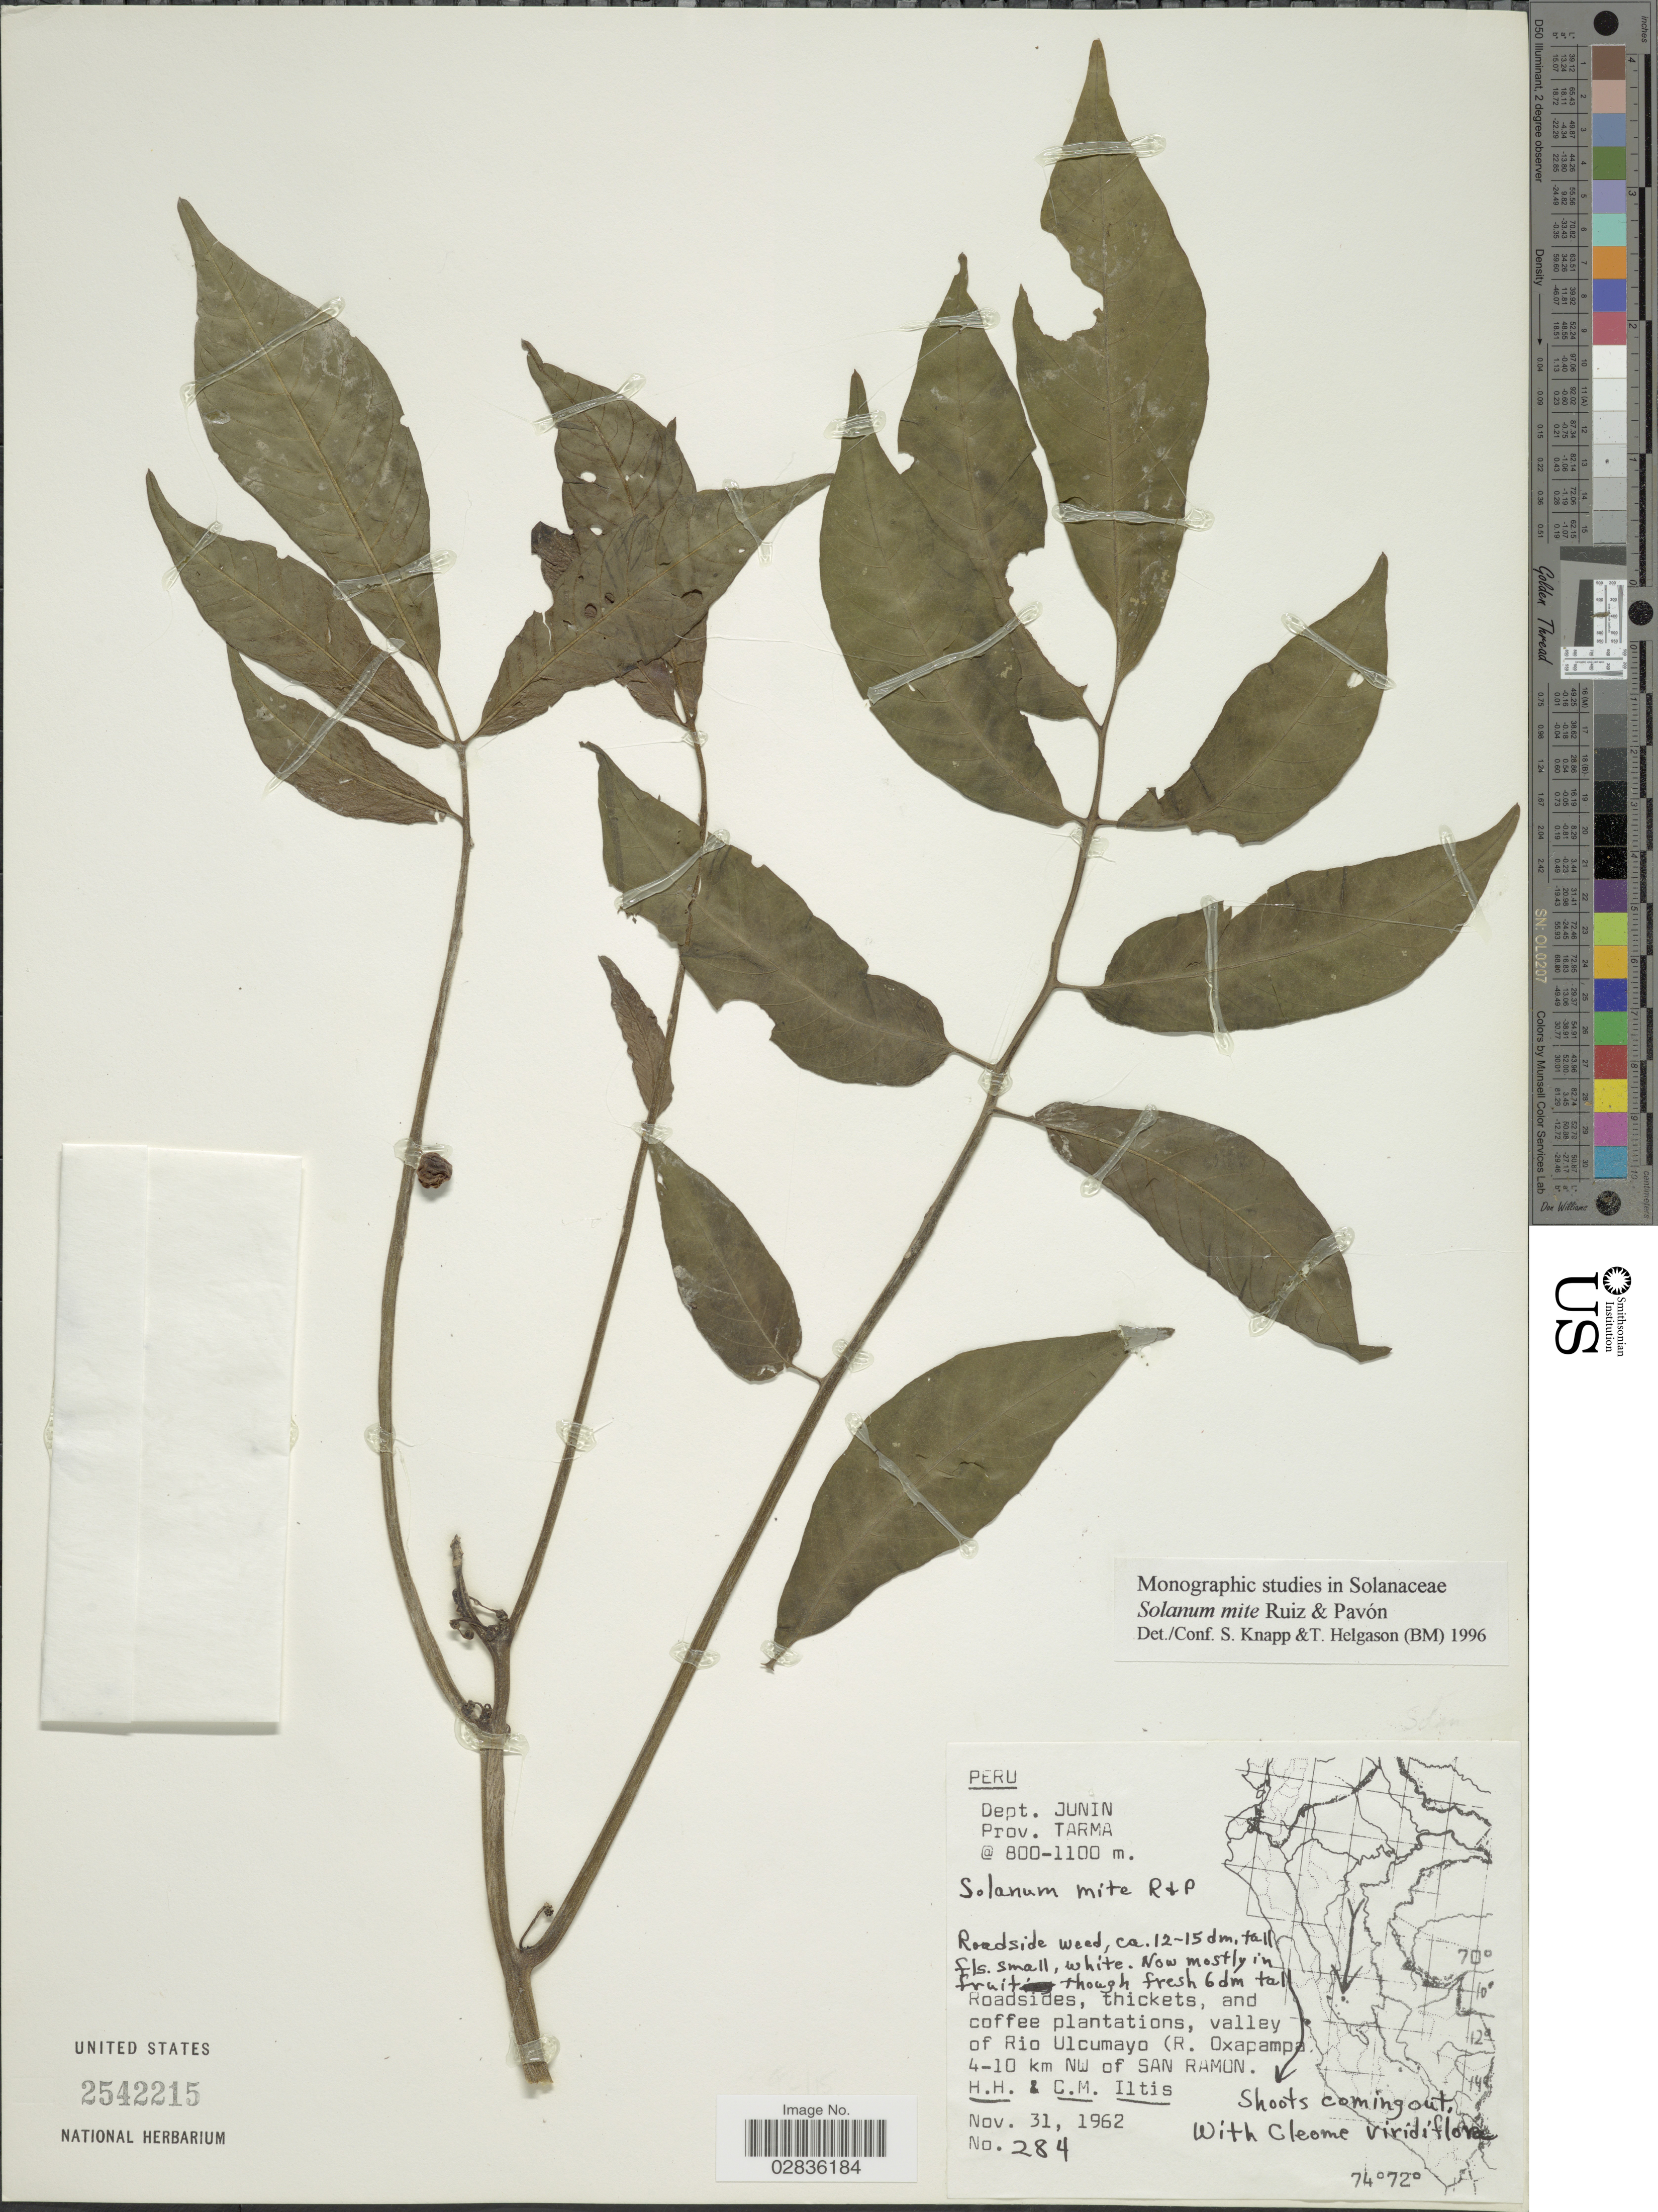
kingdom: Plantae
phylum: Tracheophyta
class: Magnoliopsida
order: Solanales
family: Solanaceae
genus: Solanum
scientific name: Solanum mite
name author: Ruiz & Pav.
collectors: H. H. Iltis & C. M Iltis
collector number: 284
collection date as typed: Transcribed d/m/y: 31/11/1962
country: Peru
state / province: Junín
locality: Dept. Junin. Prov. Tarma. Roadsides, thickets and coffee plantations, valley of Rio Ulcumayo (R. Oxapampa 4-10 km NW of San Ramon.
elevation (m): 800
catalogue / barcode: US 2542215